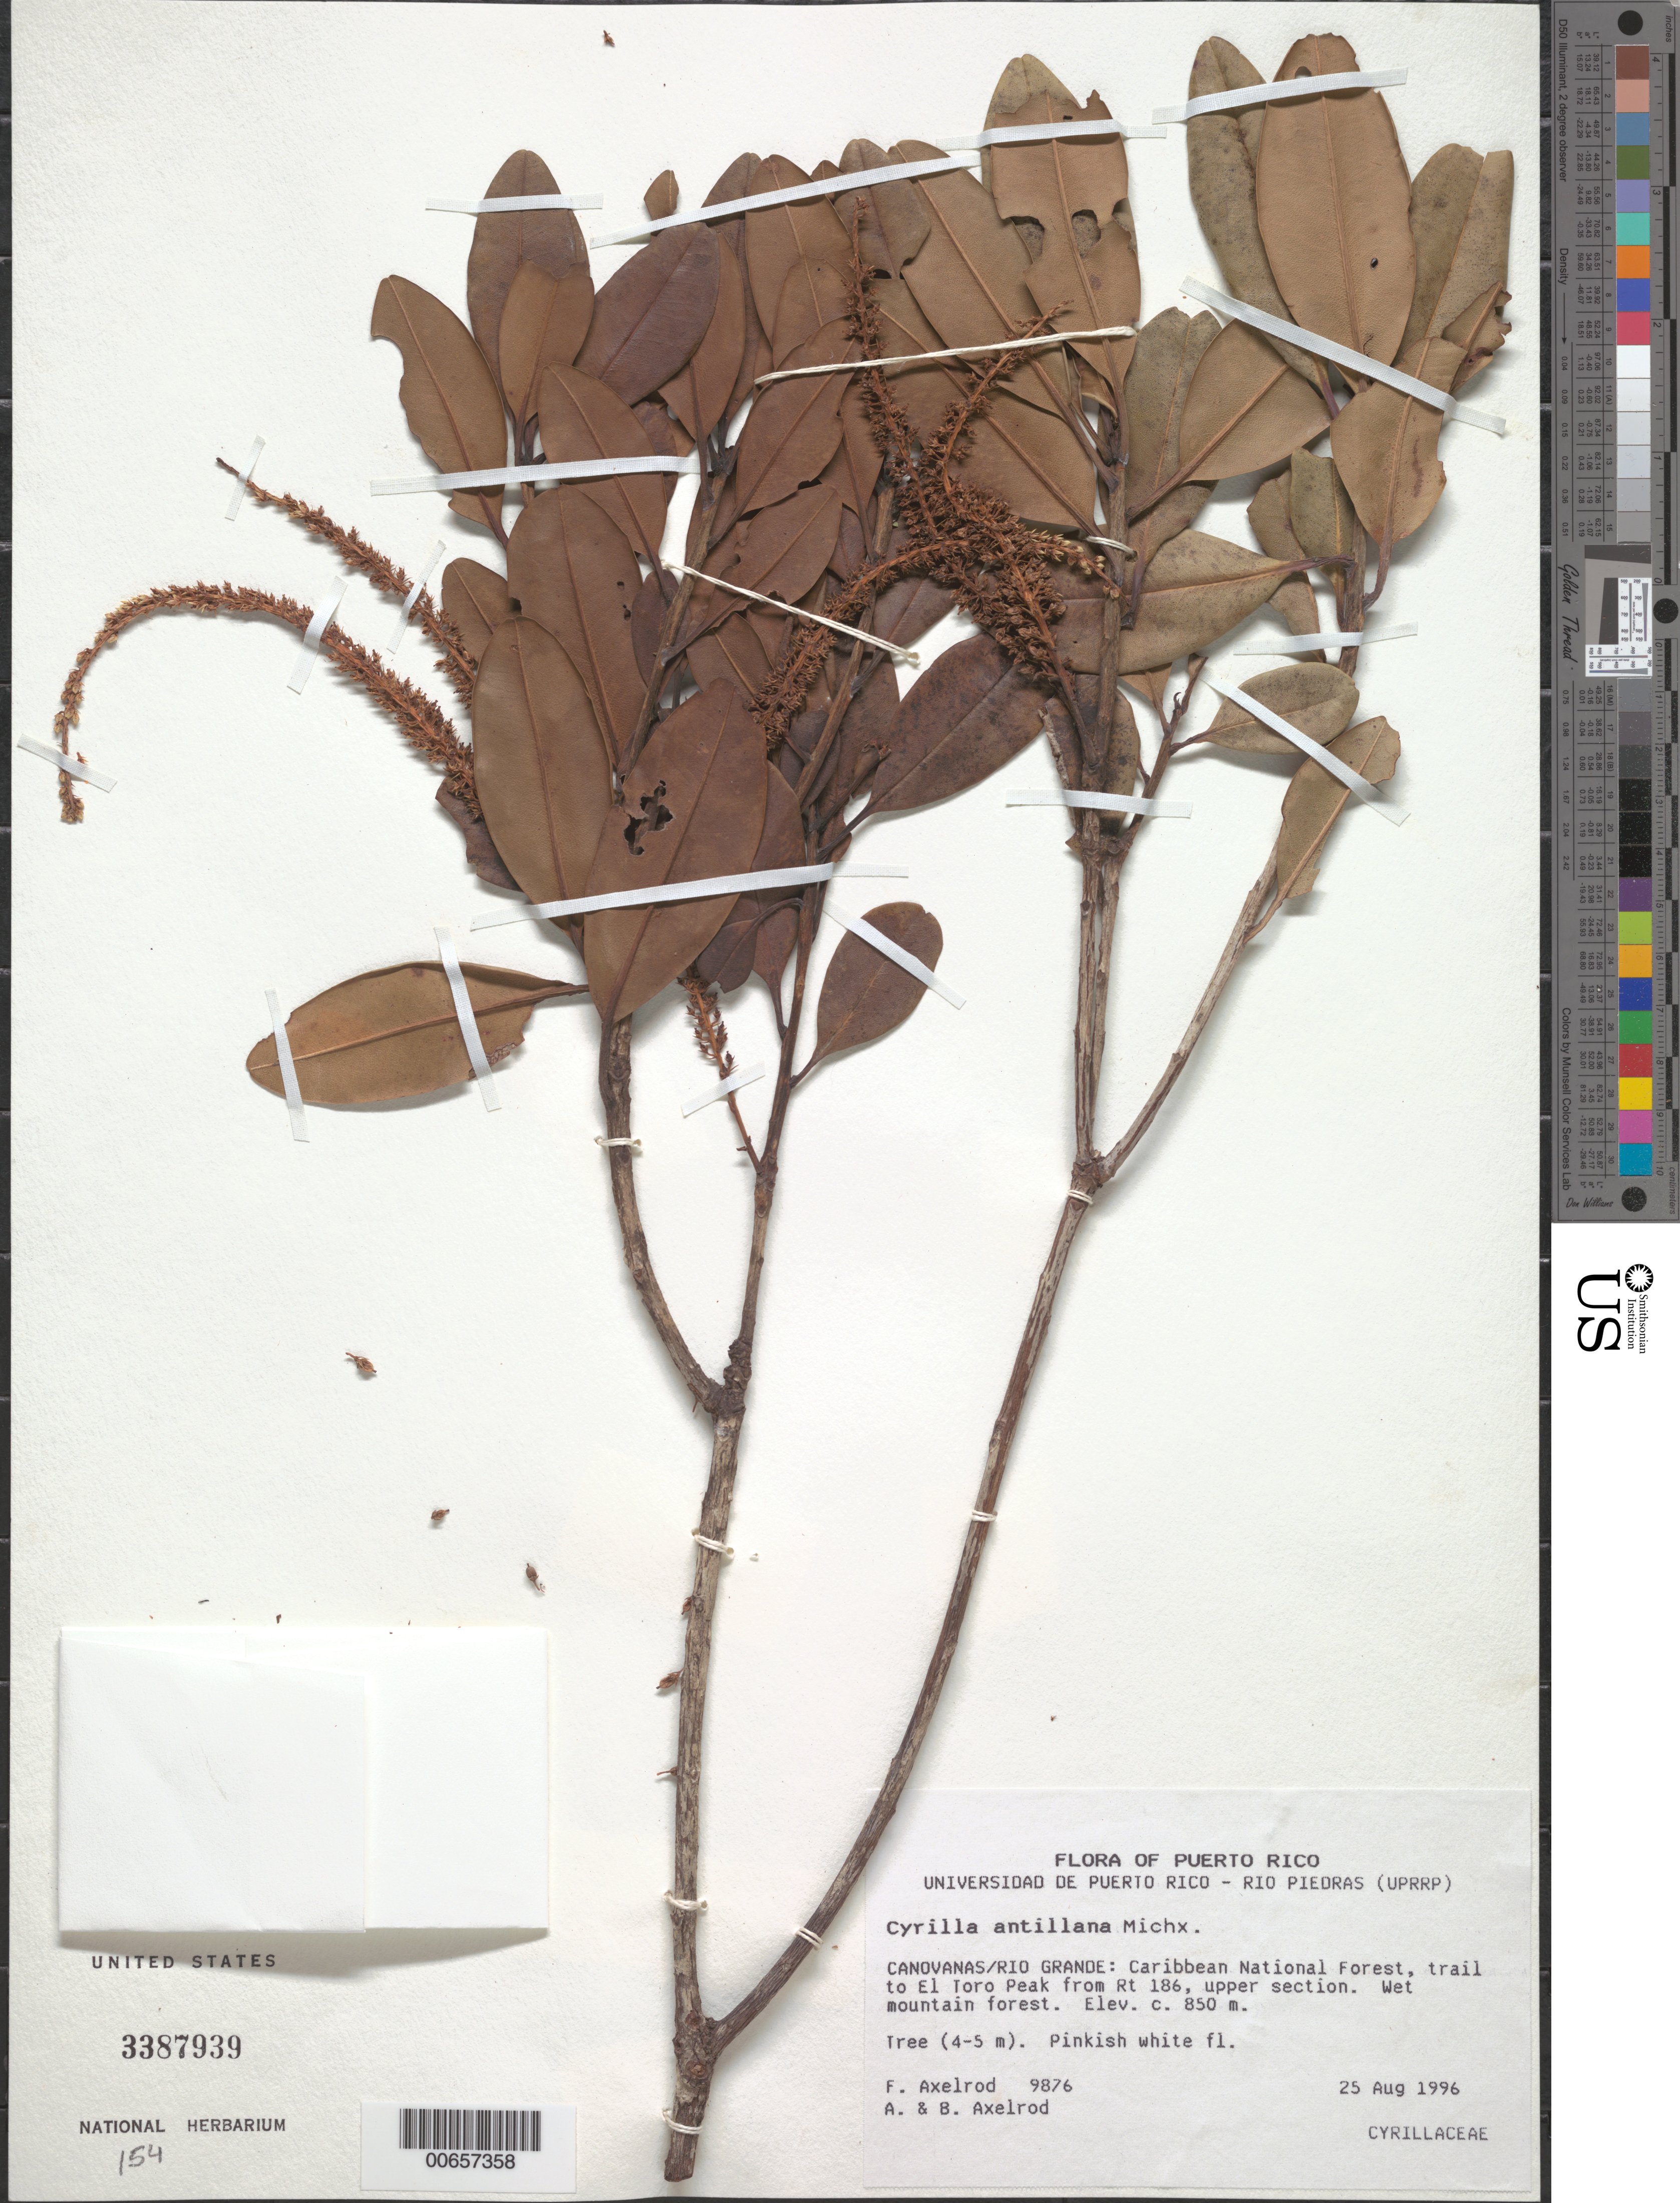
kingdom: Plantae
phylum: Tracheophyta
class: Magnoliopsida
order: Ericales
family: Cyrillaceae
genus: Cyrilla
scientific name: Cyrilla racemiflora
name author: L.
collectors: F. S. Axelrod, A. Axelrod & B. Axelrod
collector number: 9876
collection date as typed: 25 Aug 1996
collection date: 1996-08-25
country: Puerto Rico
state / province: Río Grande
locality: Canovanas/Rio Grande: Carib. Natl. Forest, trail to El Toro Peak from rte 186, upper section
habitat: Wet mountain forest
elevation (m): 850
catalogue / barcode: US 3387939